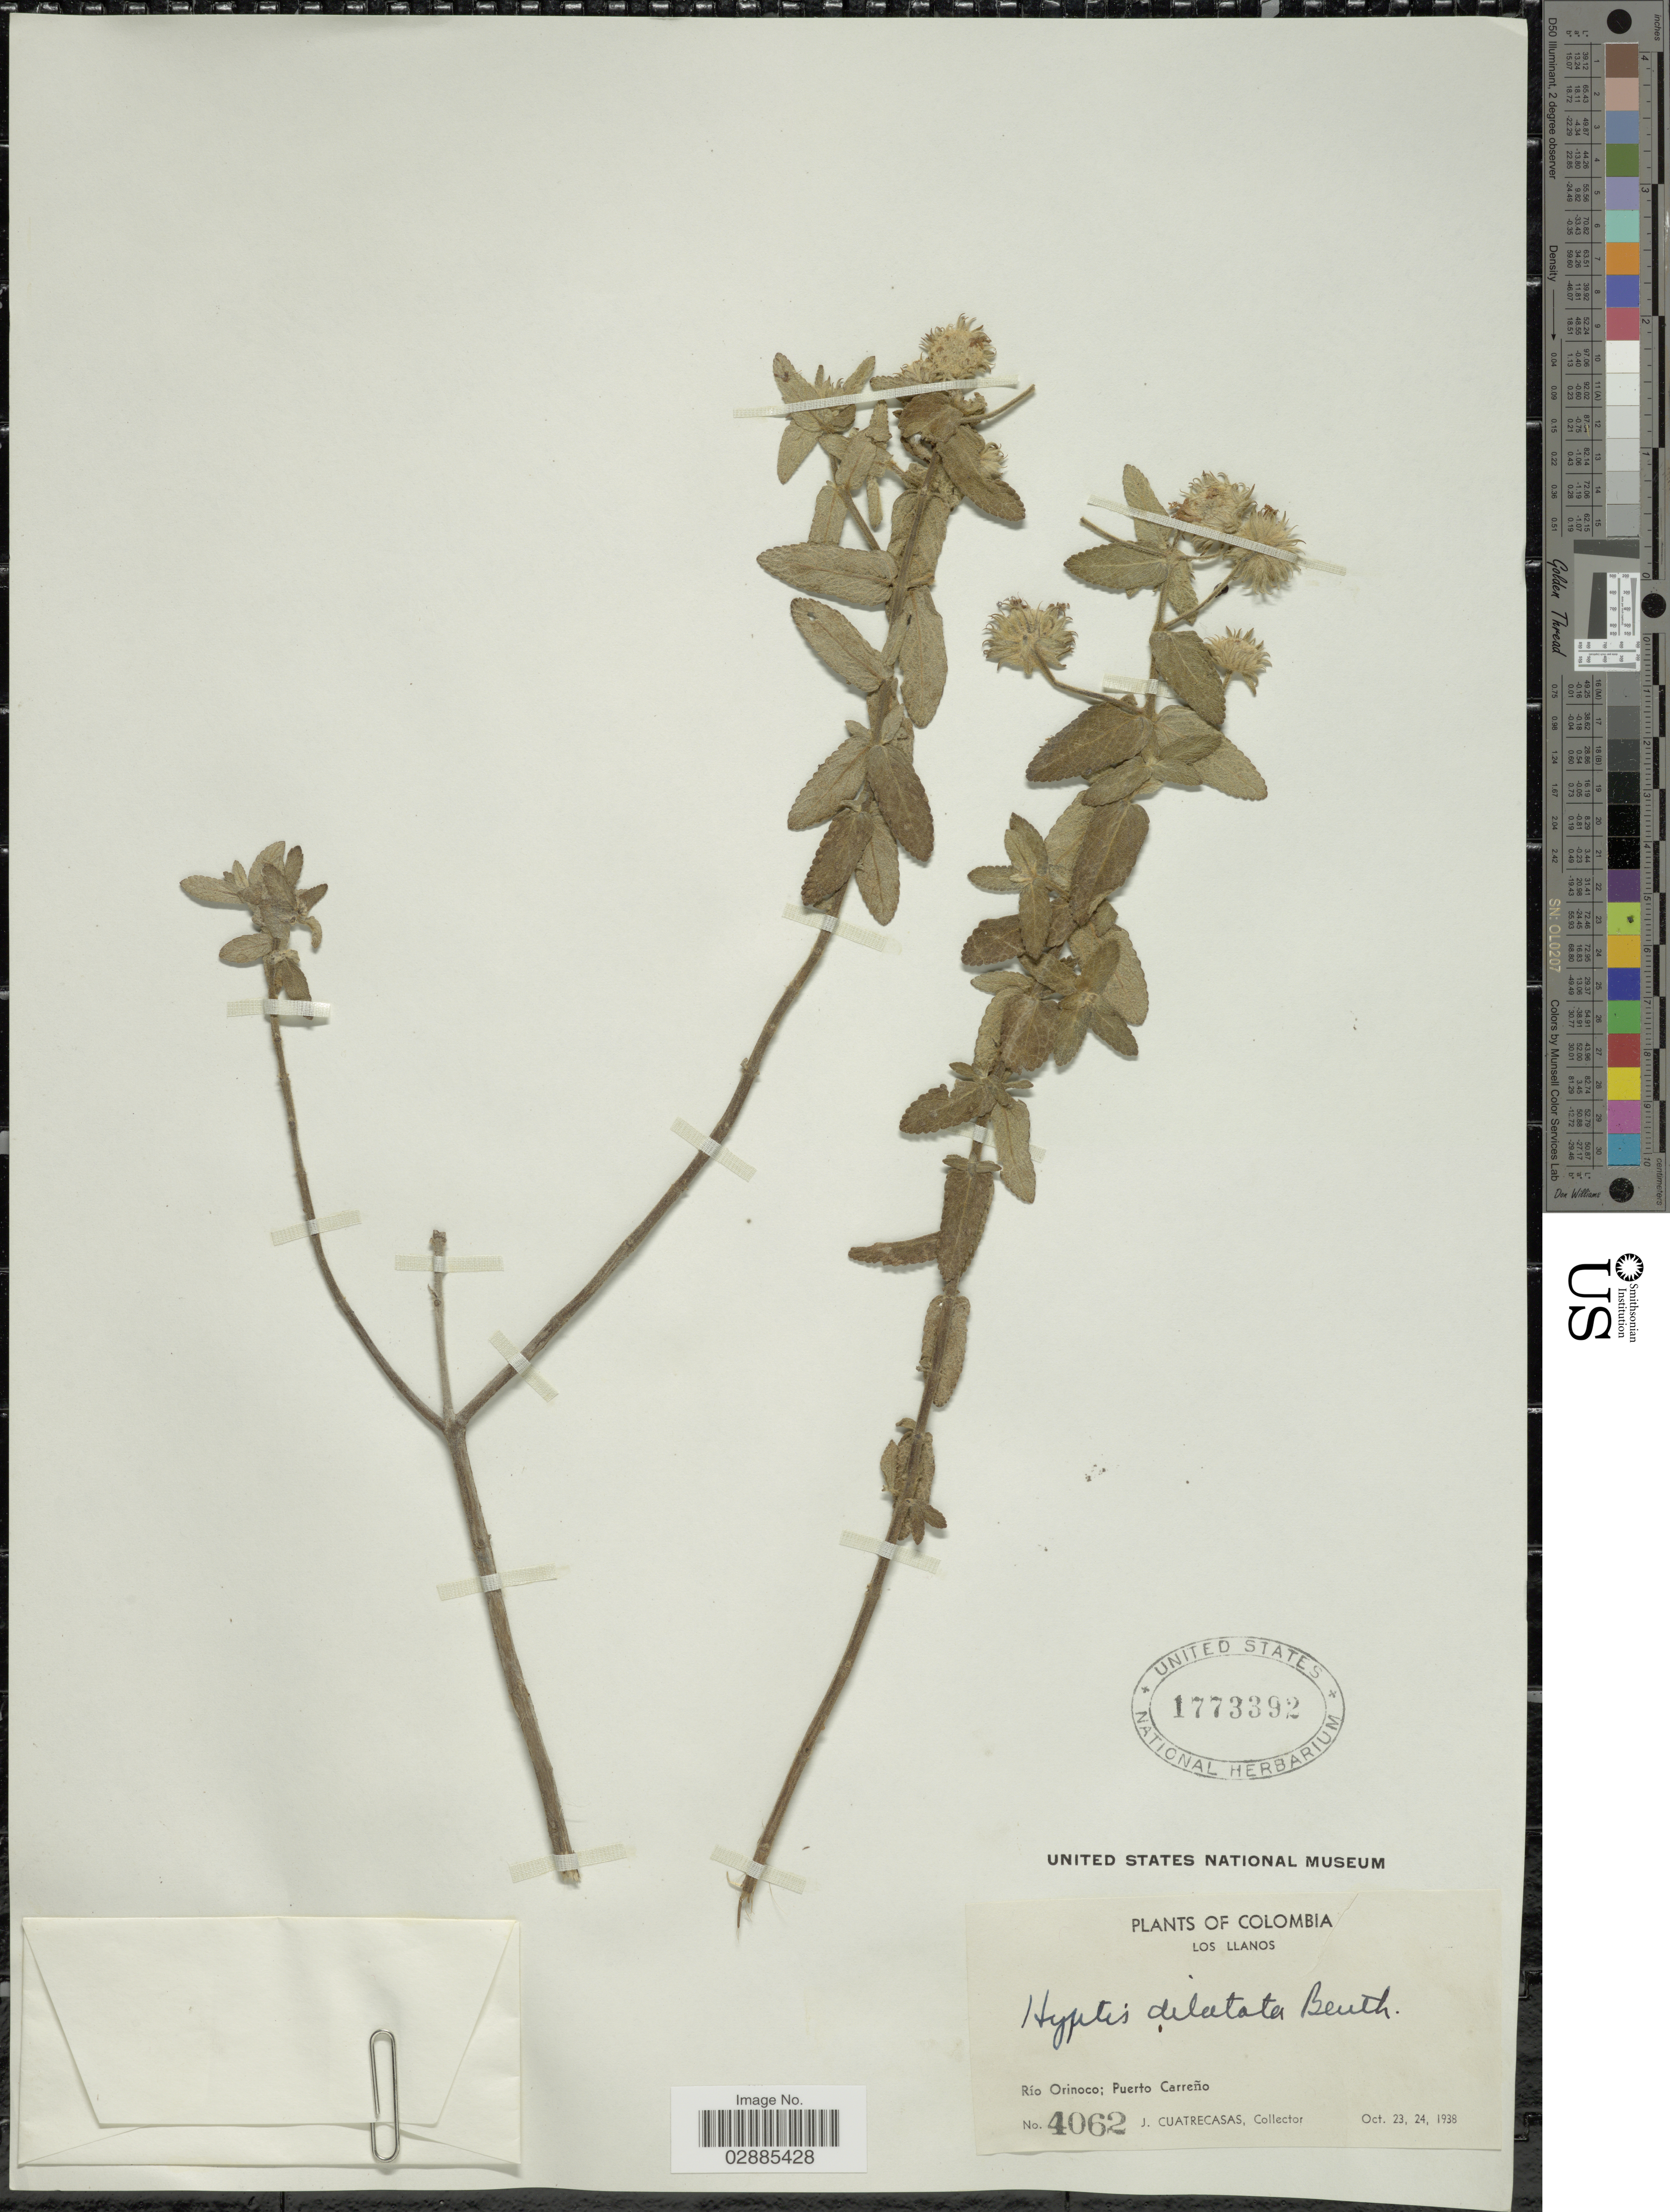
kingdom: Plantae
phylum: Tracheophyta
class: Magnoliopsida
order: Lamiales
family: Lamiaceae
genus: Hyptis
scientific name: Hyptis dilatata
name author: Benth.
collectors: J. Cuatrecasas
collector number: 4062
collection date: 1938-10-23/1938-10-24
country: Colombia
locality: Los Llanos. Río Orinoco; Puerto Carreño.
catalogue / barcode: US 1773392